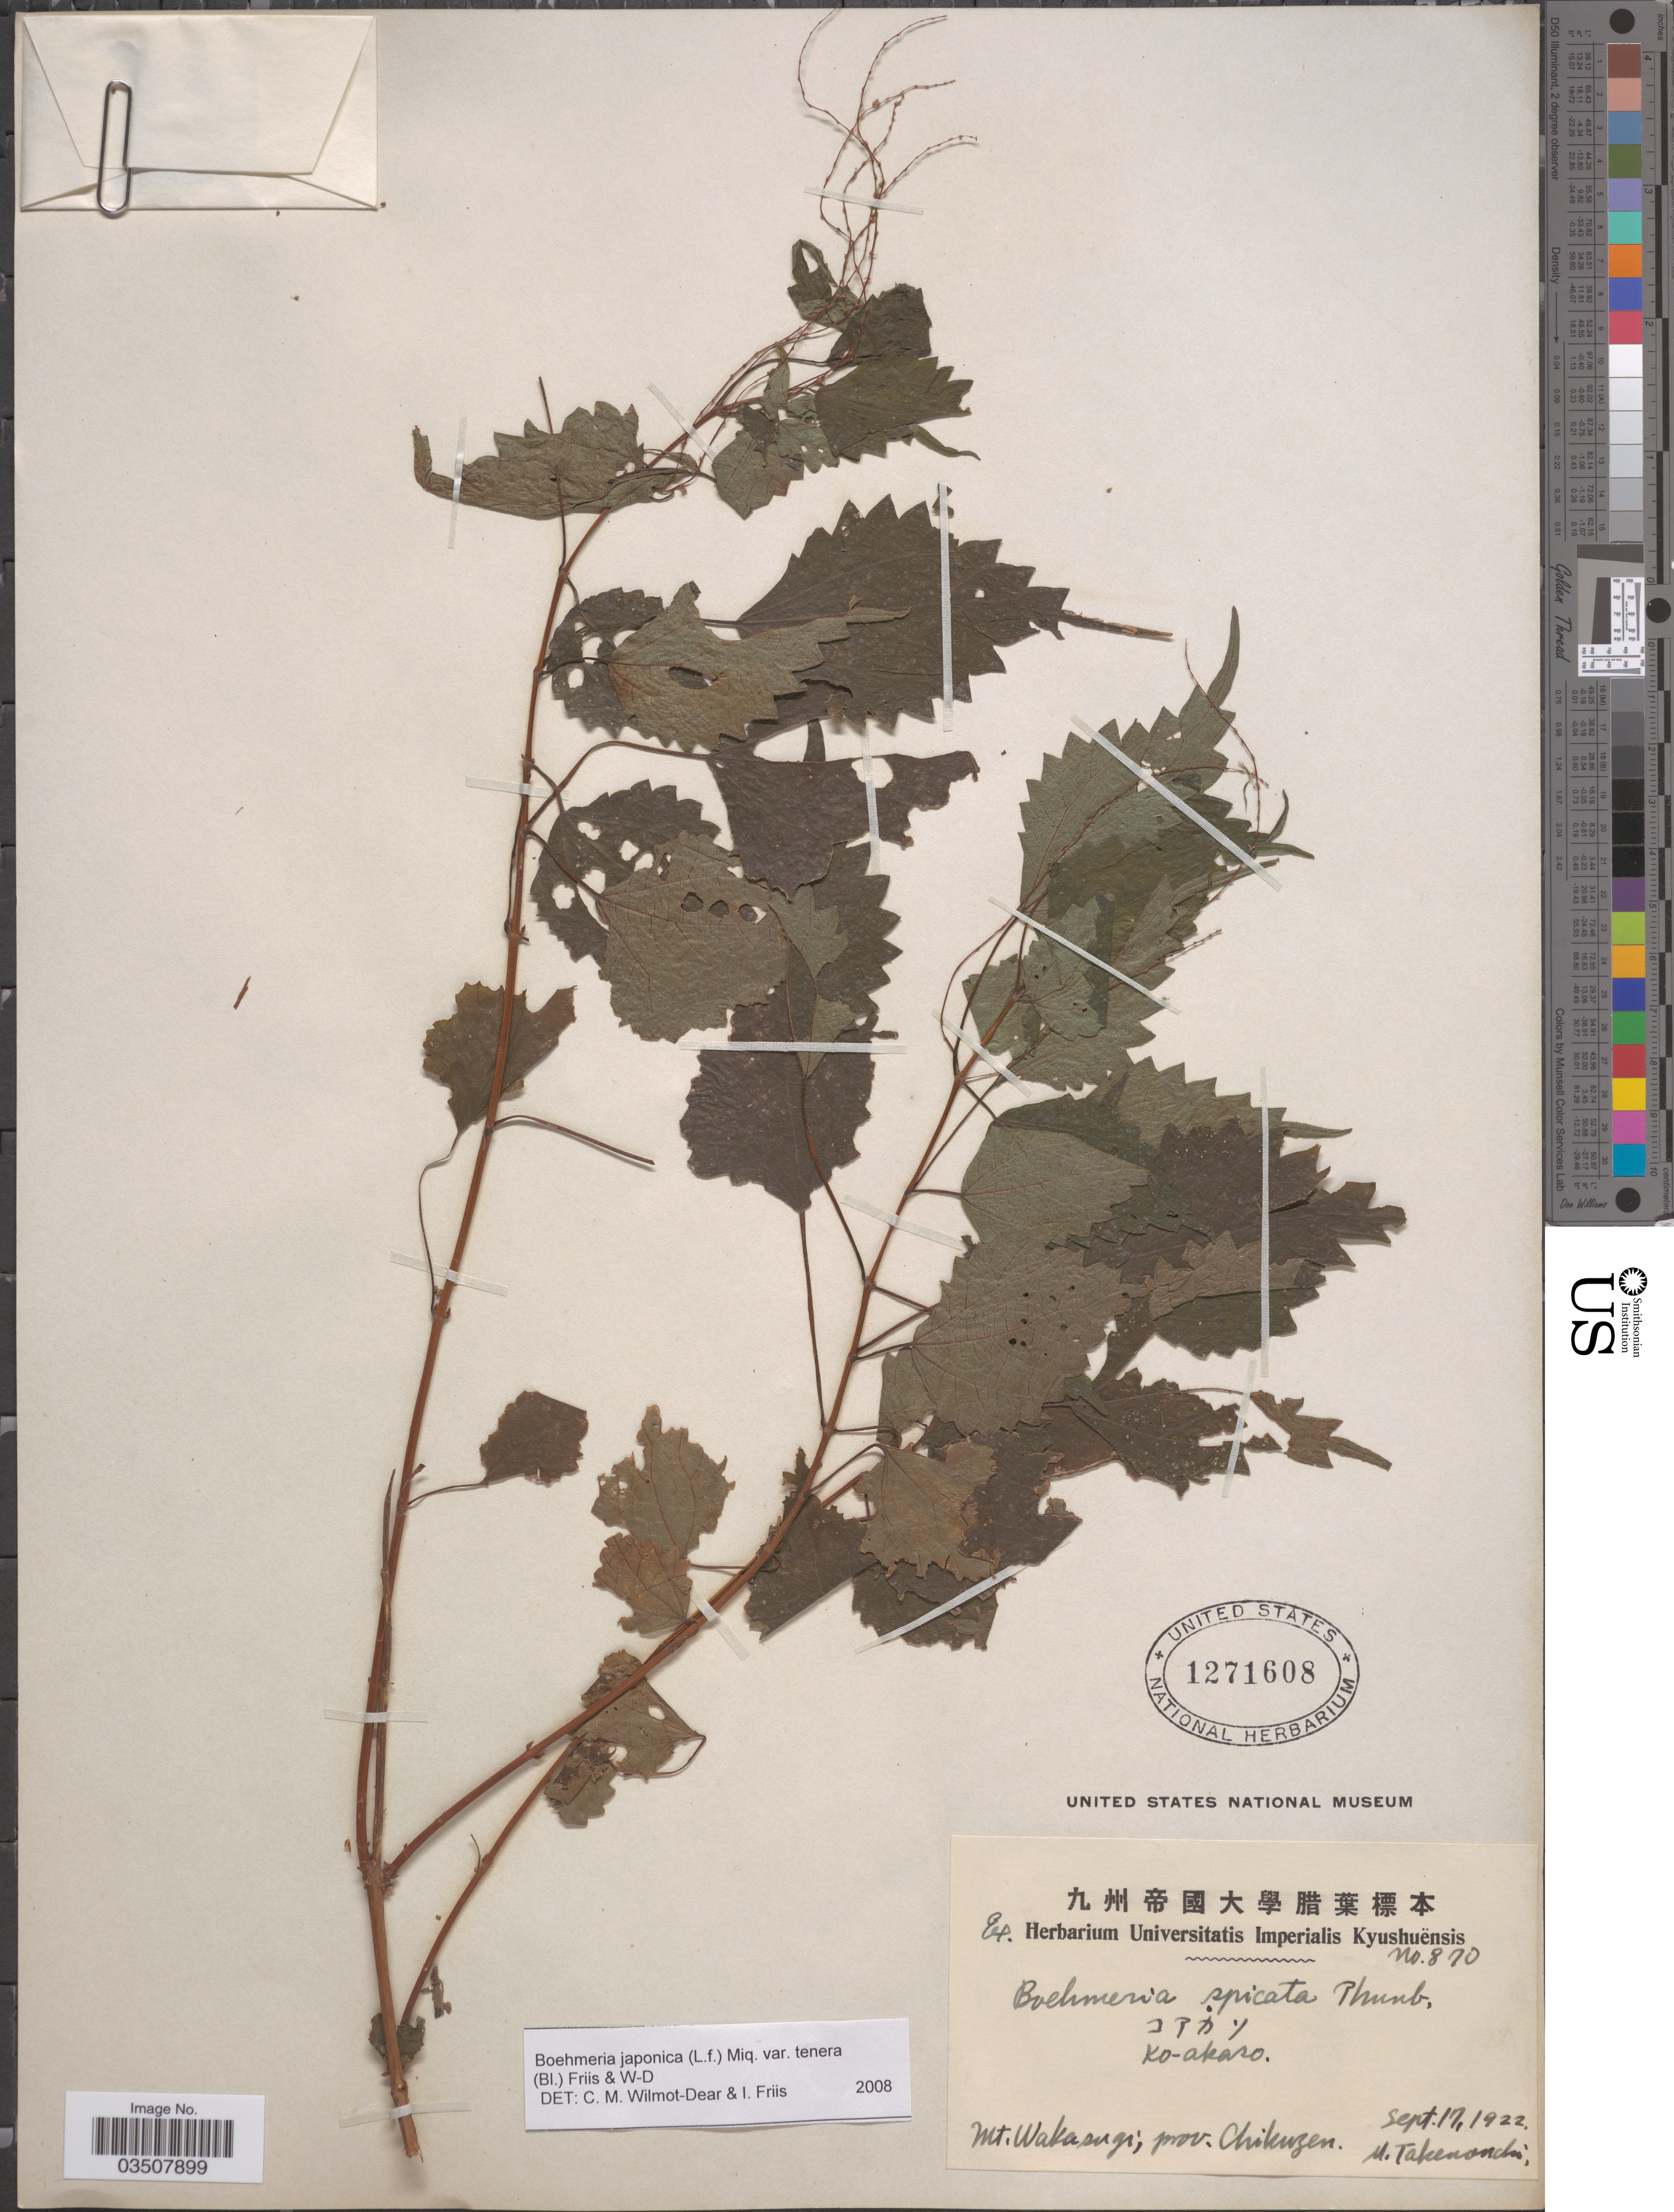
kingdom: Plantae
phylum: Tracheophyta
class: Magnoliopsida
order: Rosales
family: Urticaceae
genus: Boehmeria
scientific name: Boehmeria japonica var. tenera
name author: (Blume) Friis & Wilmot-Dear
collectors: M. Takenonchi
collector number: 870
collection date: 1922-09-17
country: Japan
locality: Mt. Wakasugi; prov. Chikuzen.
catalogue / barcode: US 1271608